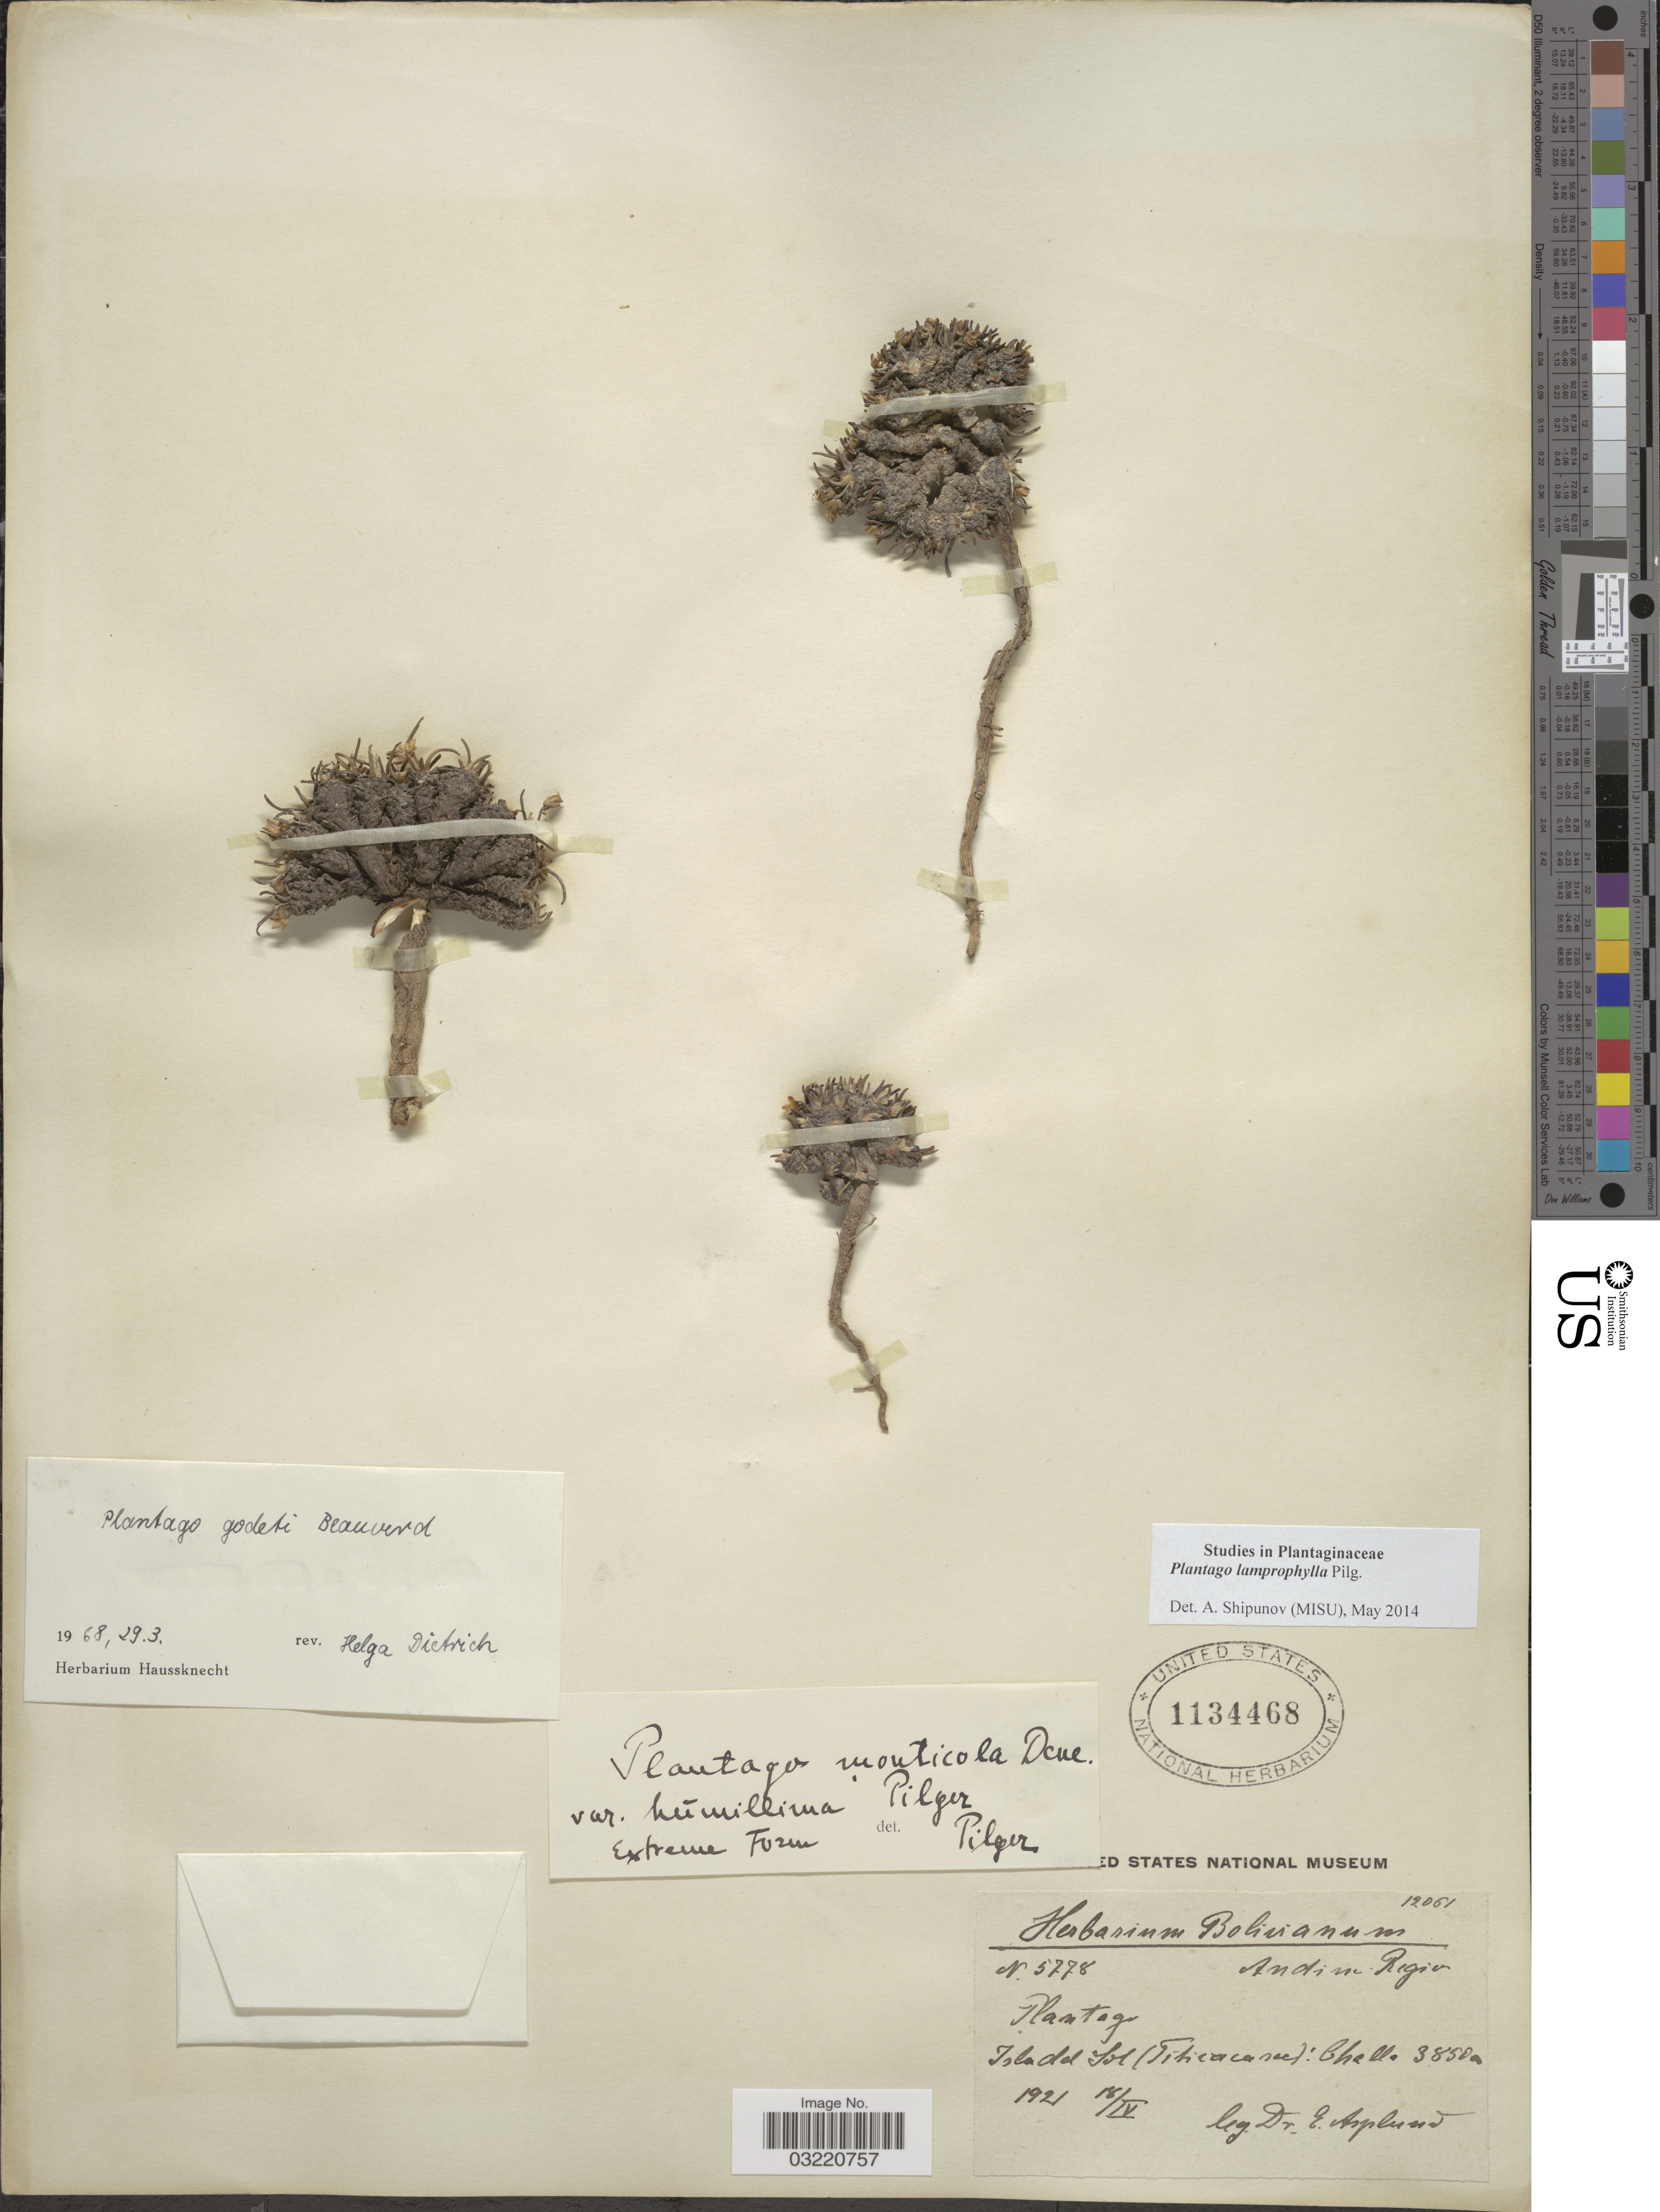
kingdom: Plantae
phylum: Tracheophyta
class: Magnoliopsida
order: Lamiales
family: Plantaginaceae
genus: Plantago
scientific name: Plantago lamprophylla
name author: Pilg.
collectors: E. Asplund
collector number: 5778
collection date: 1921-04-18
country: Bolivia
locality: Andine Region. Isla del Sol (Titicacasee): Chelle.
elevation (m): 3850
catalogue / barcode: US 1134468